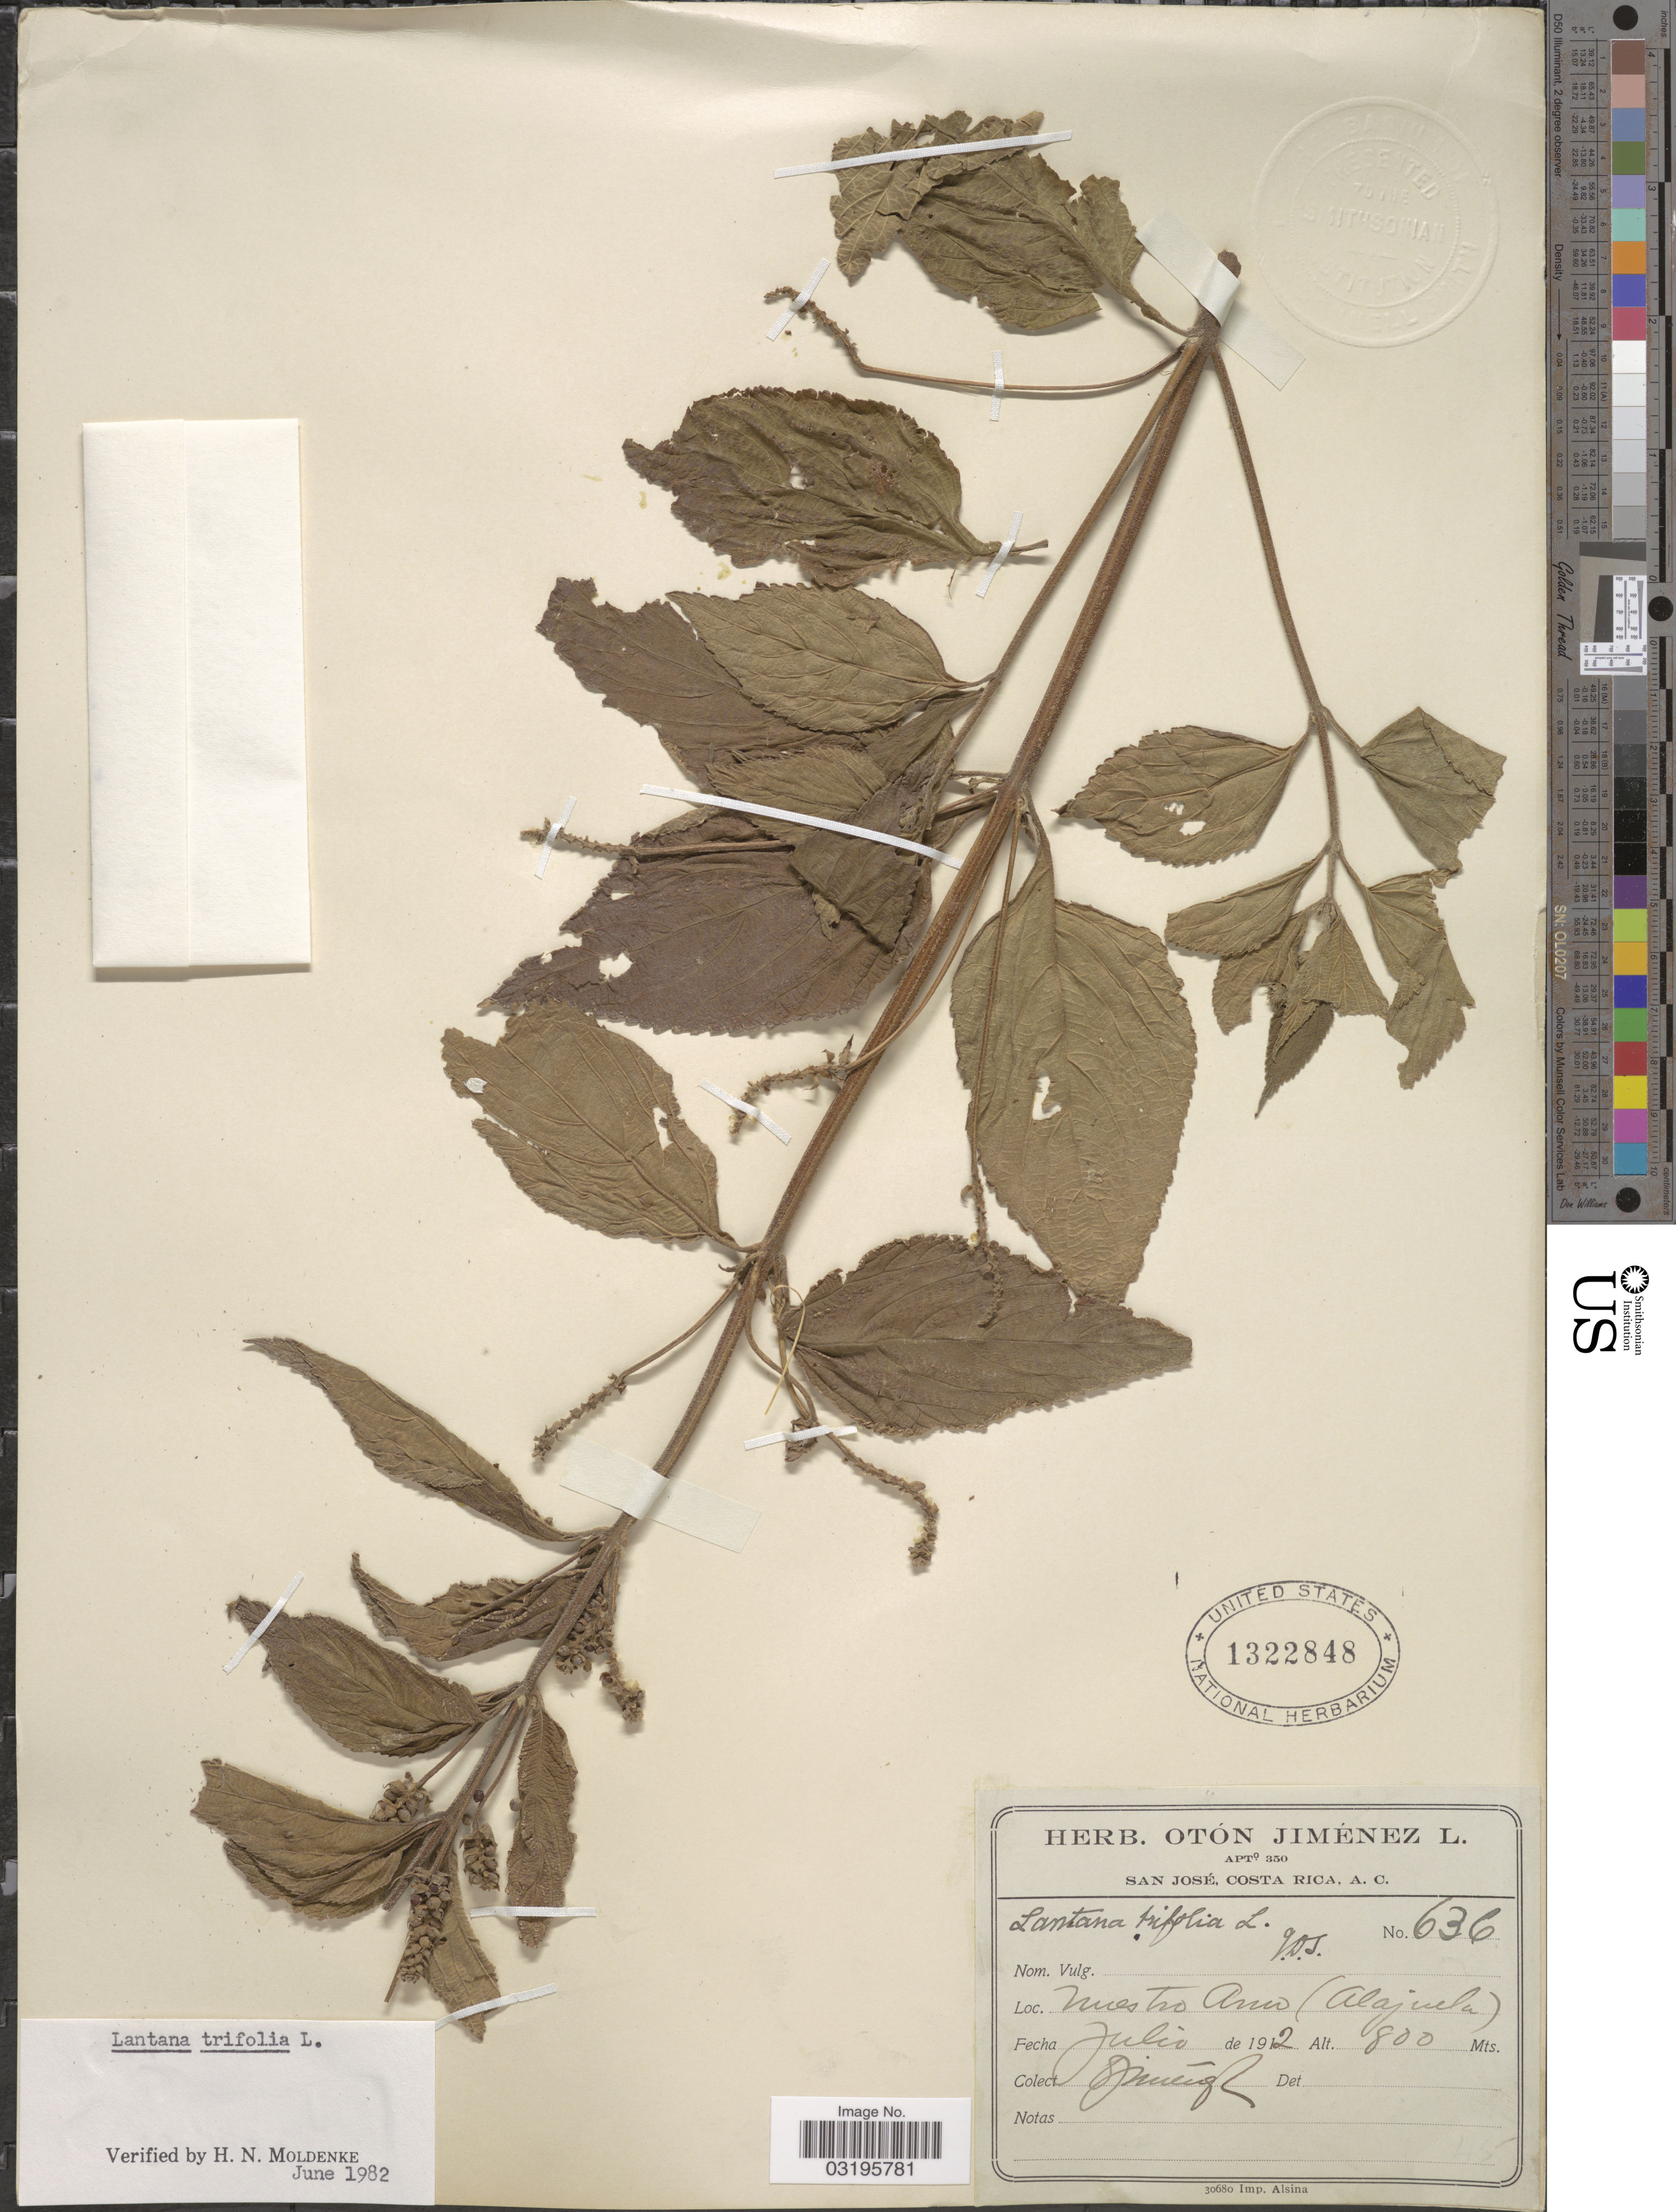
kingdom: Plantae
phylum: Tracheophyta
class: Magnoliopsida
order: Lamiales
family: Verbenaceae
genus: Lantana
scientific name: Lantana trifolia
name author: L.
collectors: O. Jiménez L.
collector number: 636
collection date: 1912-07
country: Costa Rica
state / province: Alajuela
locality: Nuestro Amo.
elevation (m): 800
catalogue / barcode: US 1322848